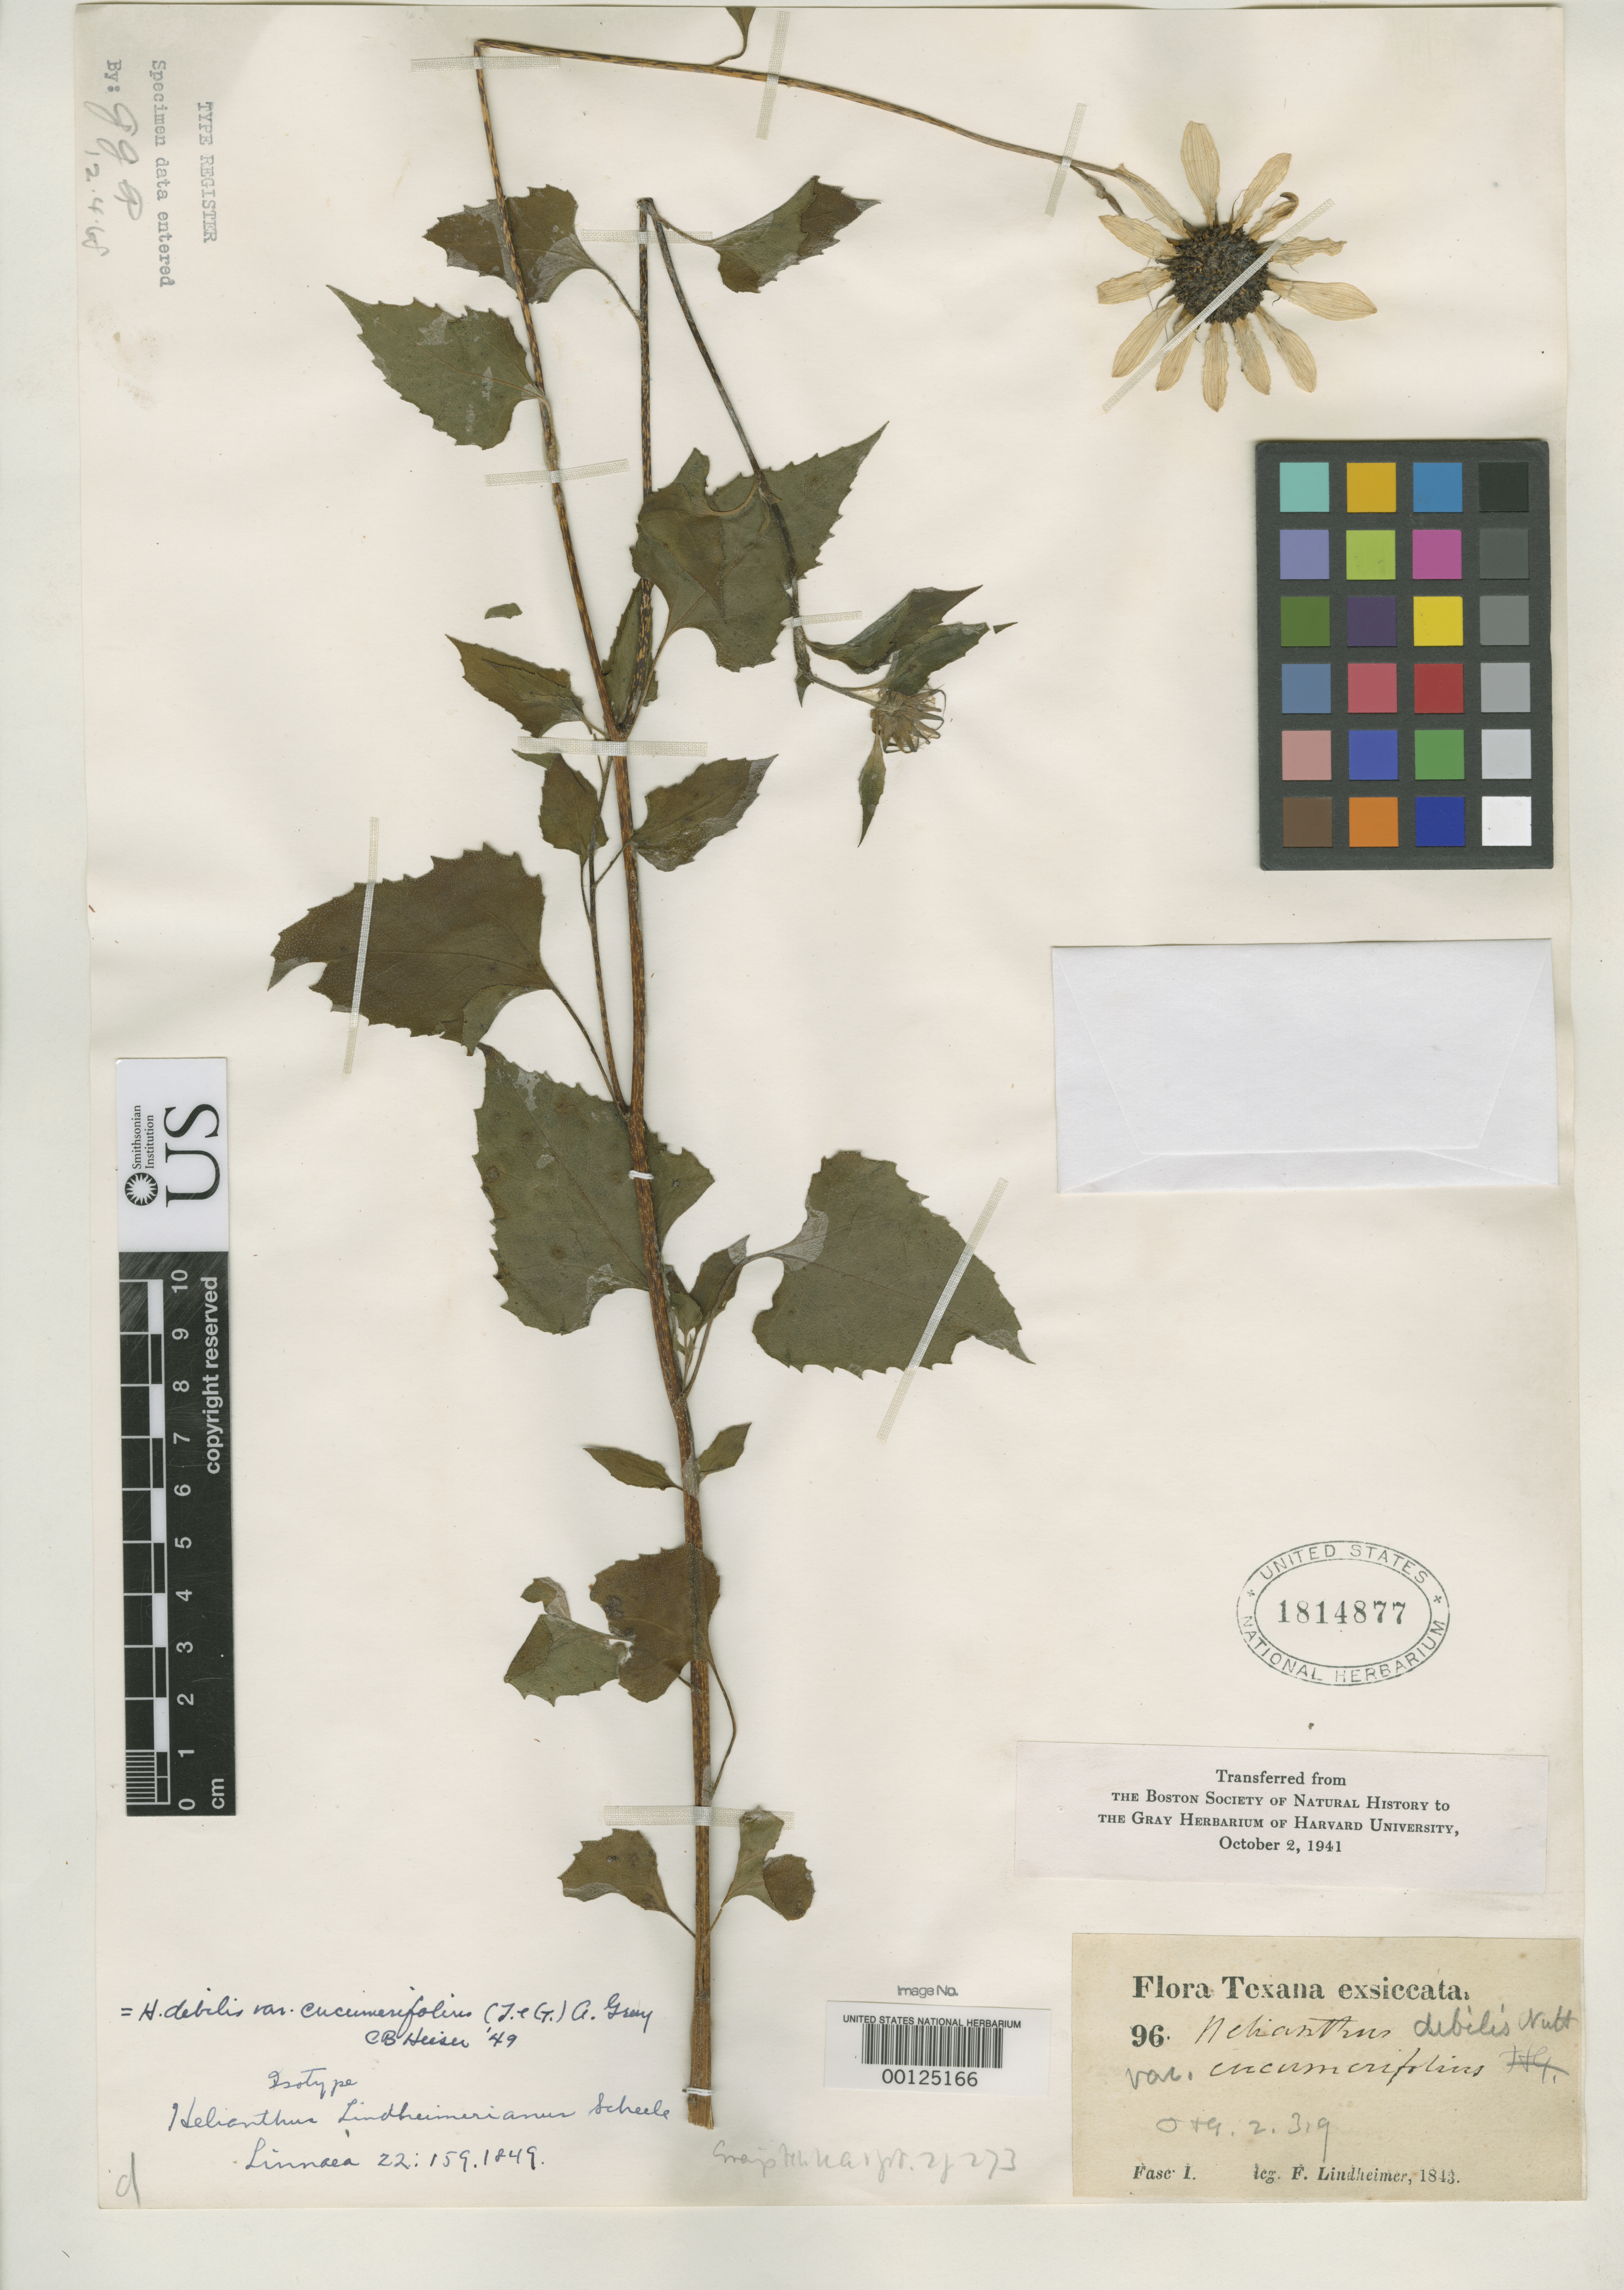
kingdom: Plantae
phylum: Tracheophyta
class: Magnoliopsida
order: Asterales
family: Asteraceae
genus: Helianthus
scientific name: Helianthus lindheimerianus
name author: Scheele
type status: Isotype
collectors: F. J. Lindheimer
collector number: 1-96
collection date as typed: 1843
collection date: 1843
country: United States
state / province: Texas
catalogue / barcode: US 1814877